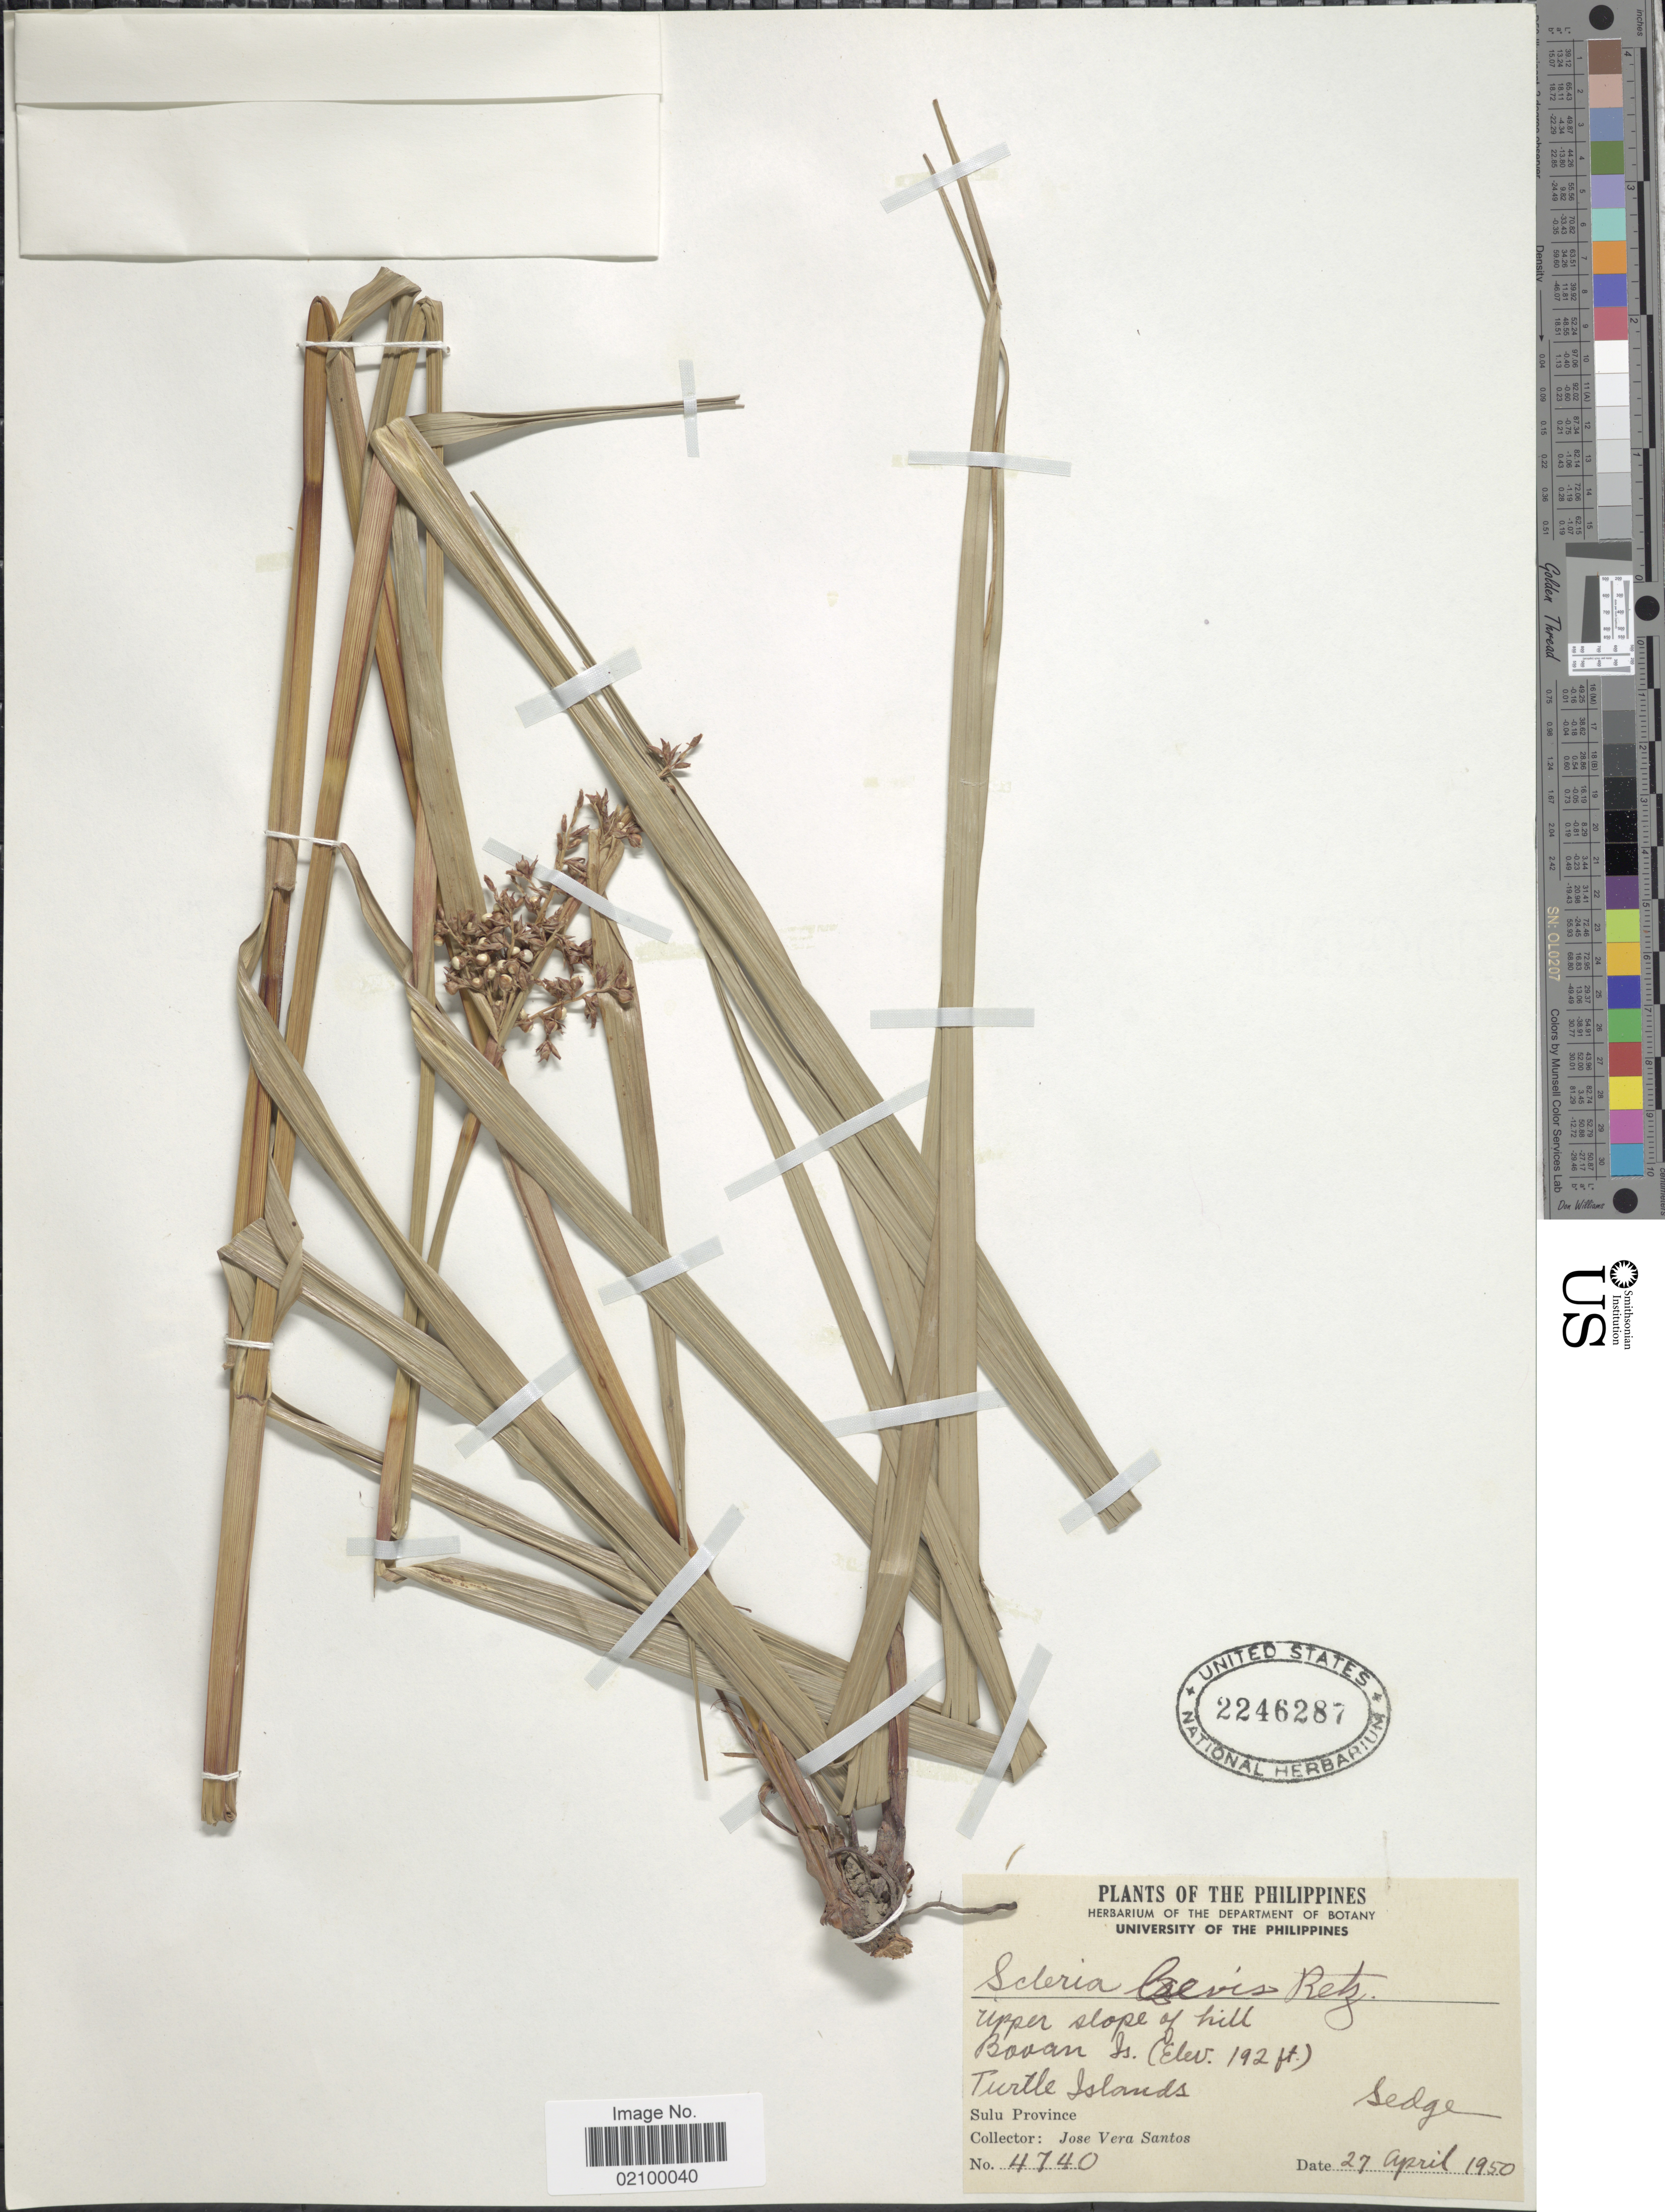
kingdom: Plantae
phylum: Tracheophyta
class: Liliopsida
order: Poales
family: Cyperaceae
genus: Scleria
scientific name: Scleria levis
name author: Retz.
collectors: J. V. Santos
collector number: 4740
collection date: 1950-04-27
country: Philippines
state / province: Muslim Mindanao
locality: Upper slope of hill, Bovan Is., Turtle Islands. Sulu Province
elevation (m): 59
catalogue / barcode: US 2246287